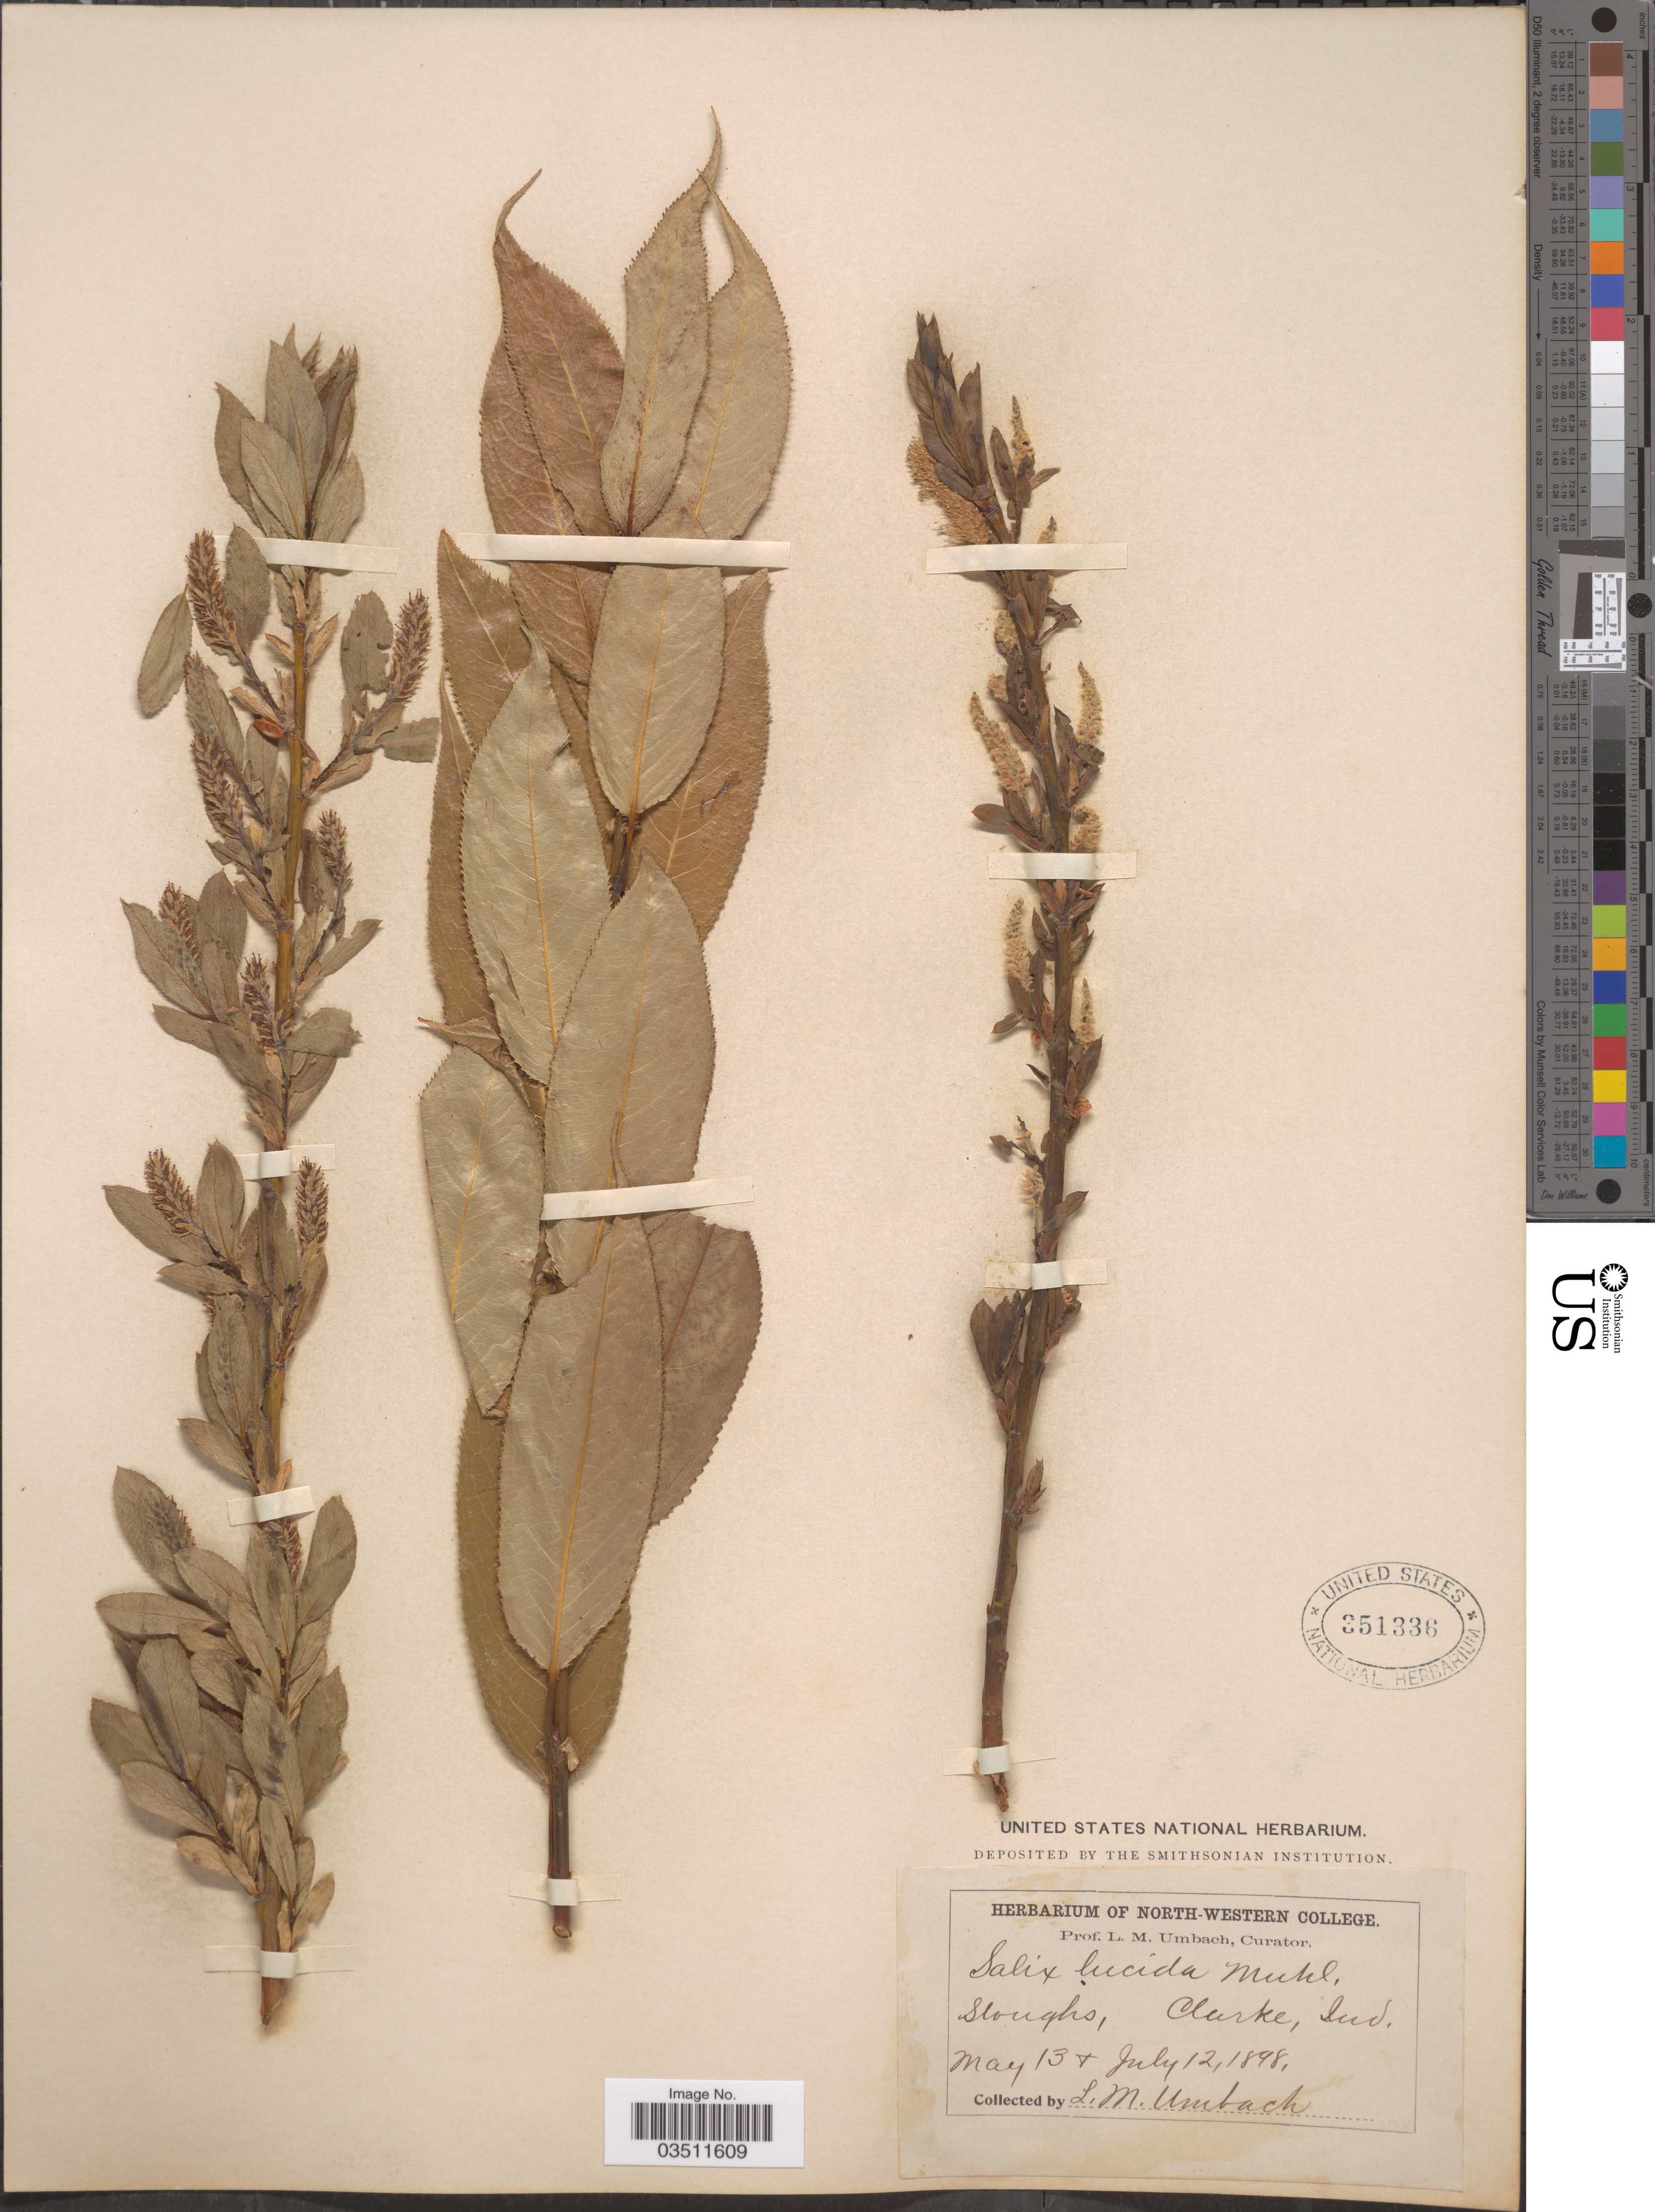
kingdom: Plantae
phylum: Tracheophyta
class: Magnoliopsida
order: Malpighiales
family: Salicaceae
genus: Salix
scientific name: Salix lucida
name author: Muhl.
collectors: L. M. Umbach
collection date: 1898-05-13/1898-07-12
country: United States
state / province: Indiana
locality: Sloughs, Clarke.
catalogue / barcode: US 351336